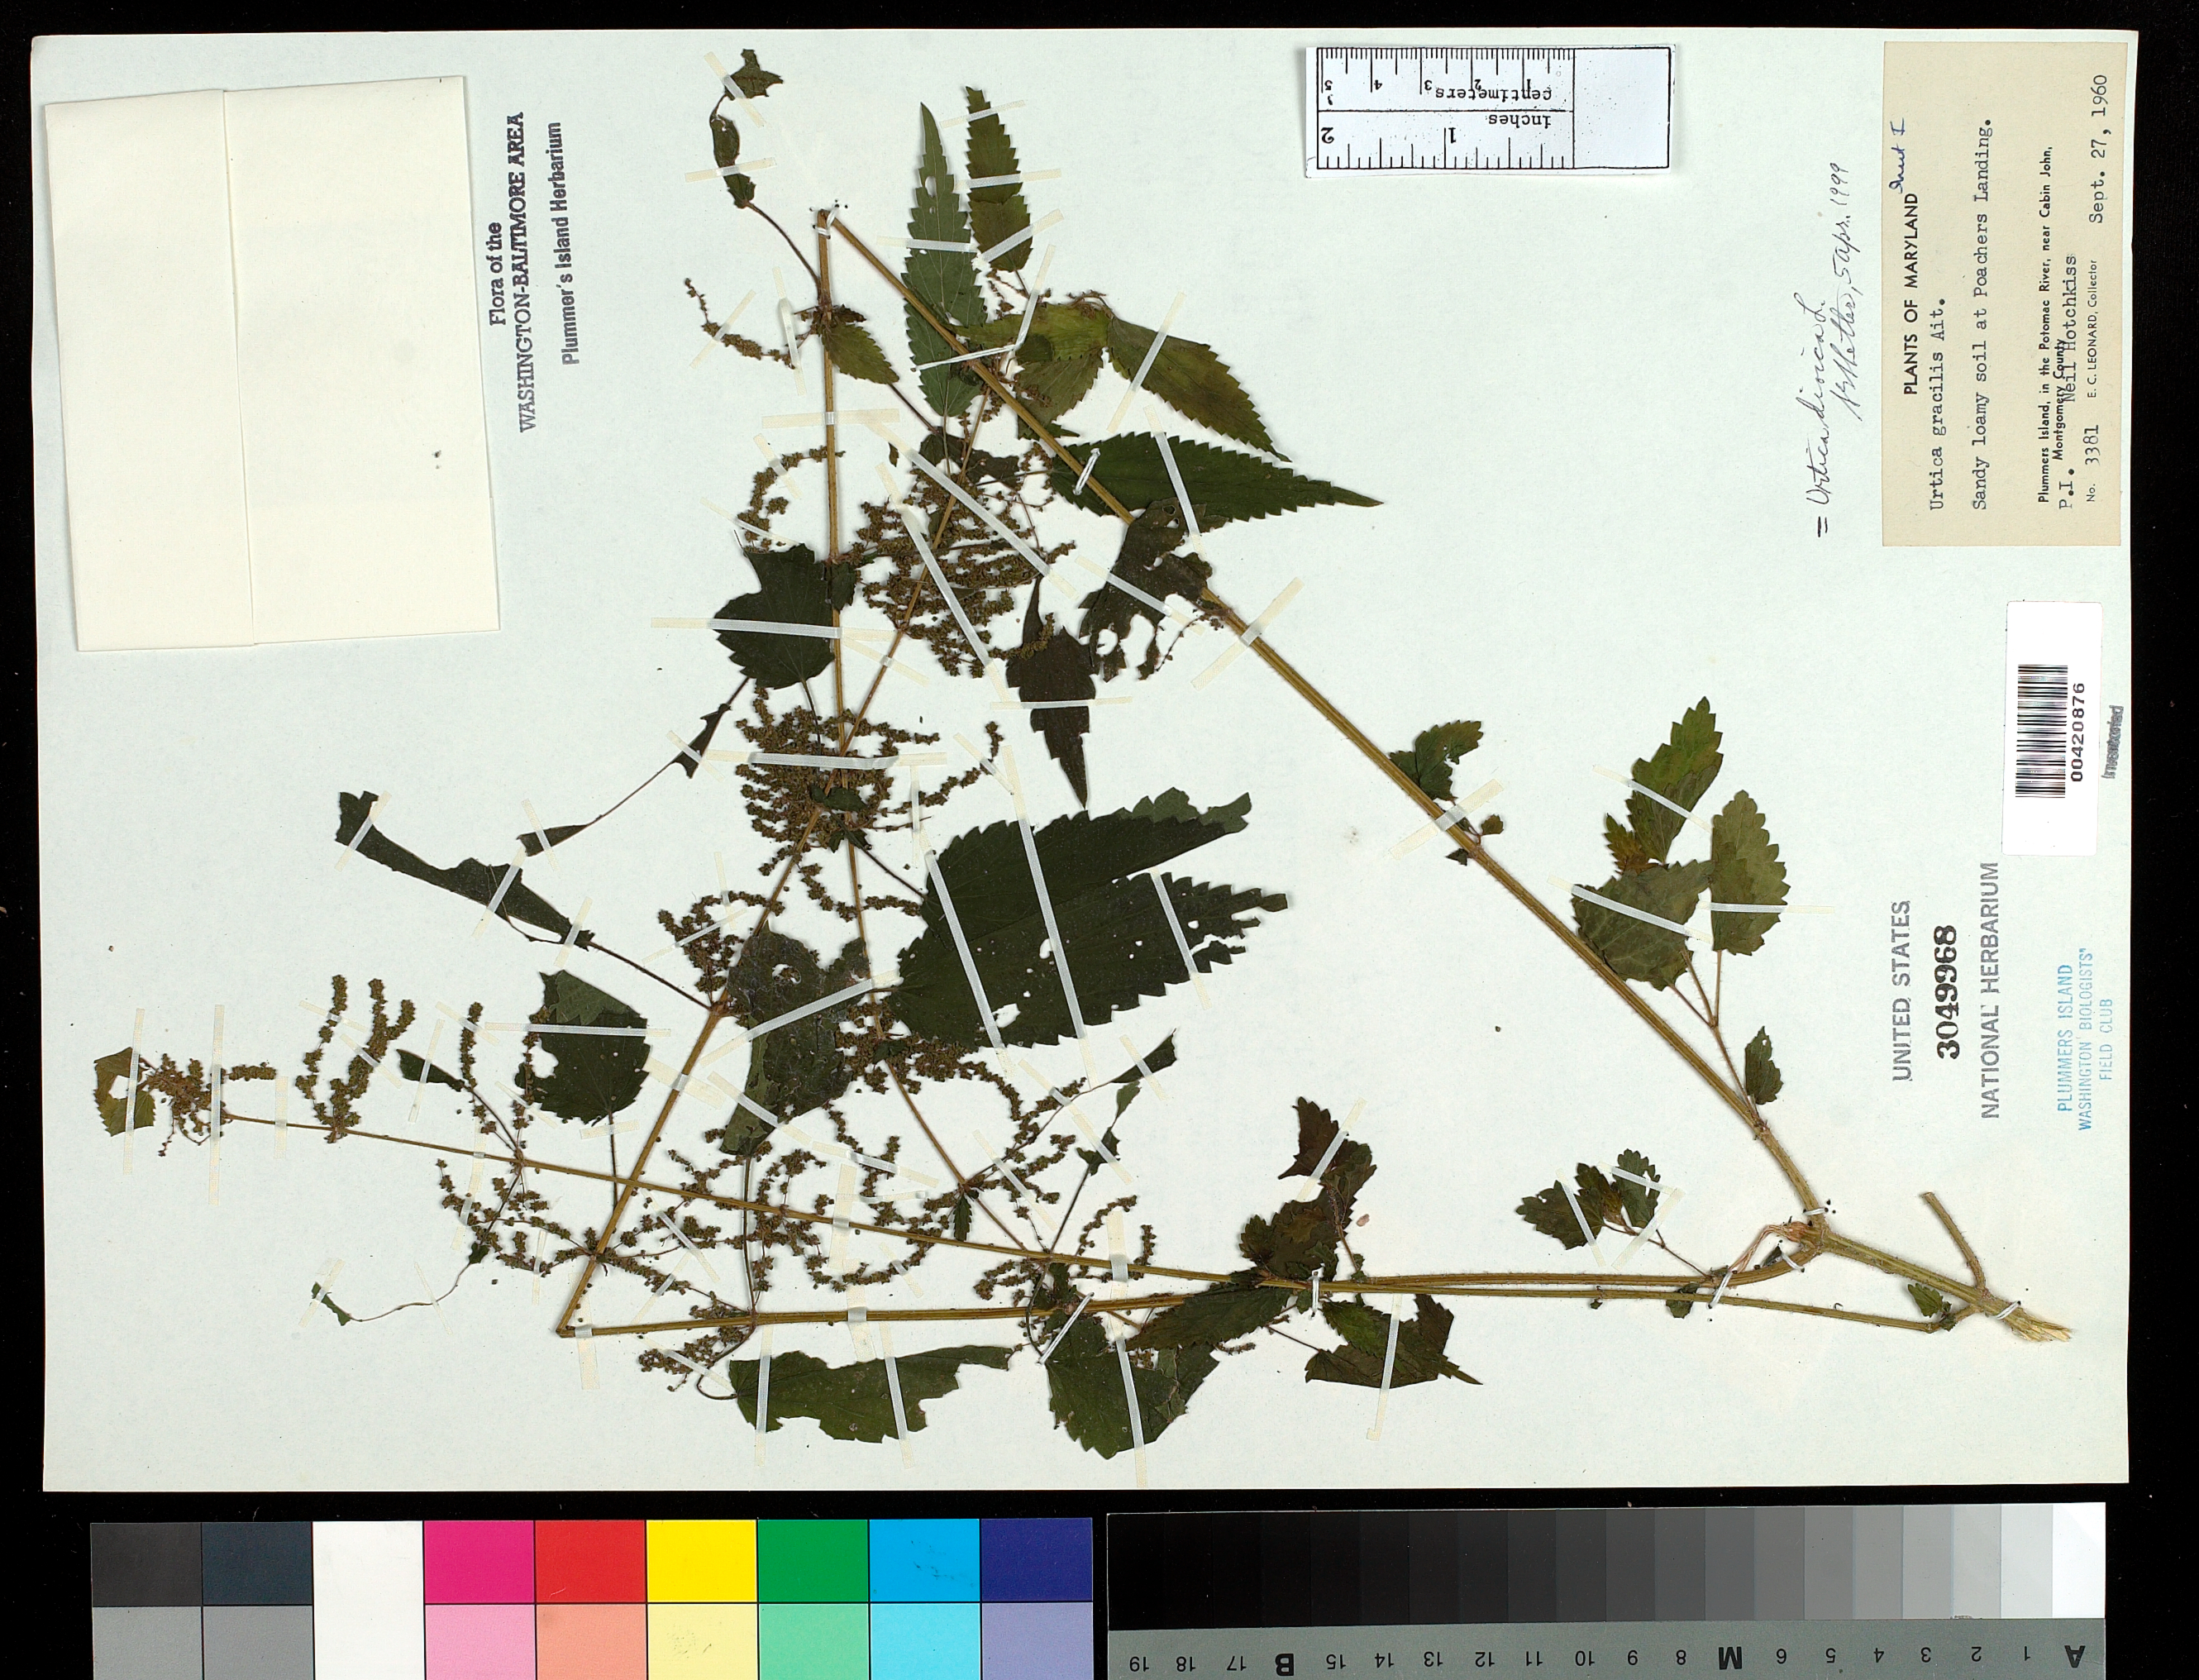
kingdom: Plantae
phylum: Tracheophyta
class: Magnoliopsida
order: Rosales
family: Urticaceae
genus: Urtica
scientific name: Urtica dioica subsp. gracilis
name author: L.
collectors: E. C. Leonard & N. Hotchkiss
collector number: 3381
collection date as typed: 27 Sep 1960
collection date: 1960-09-27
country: United States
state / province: Maryland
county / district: Montgomery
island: Plummers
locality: Plummer's Island; Poachers Landing C. & O. Canal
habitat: Sandy loamy soil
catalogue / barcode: US 3049968